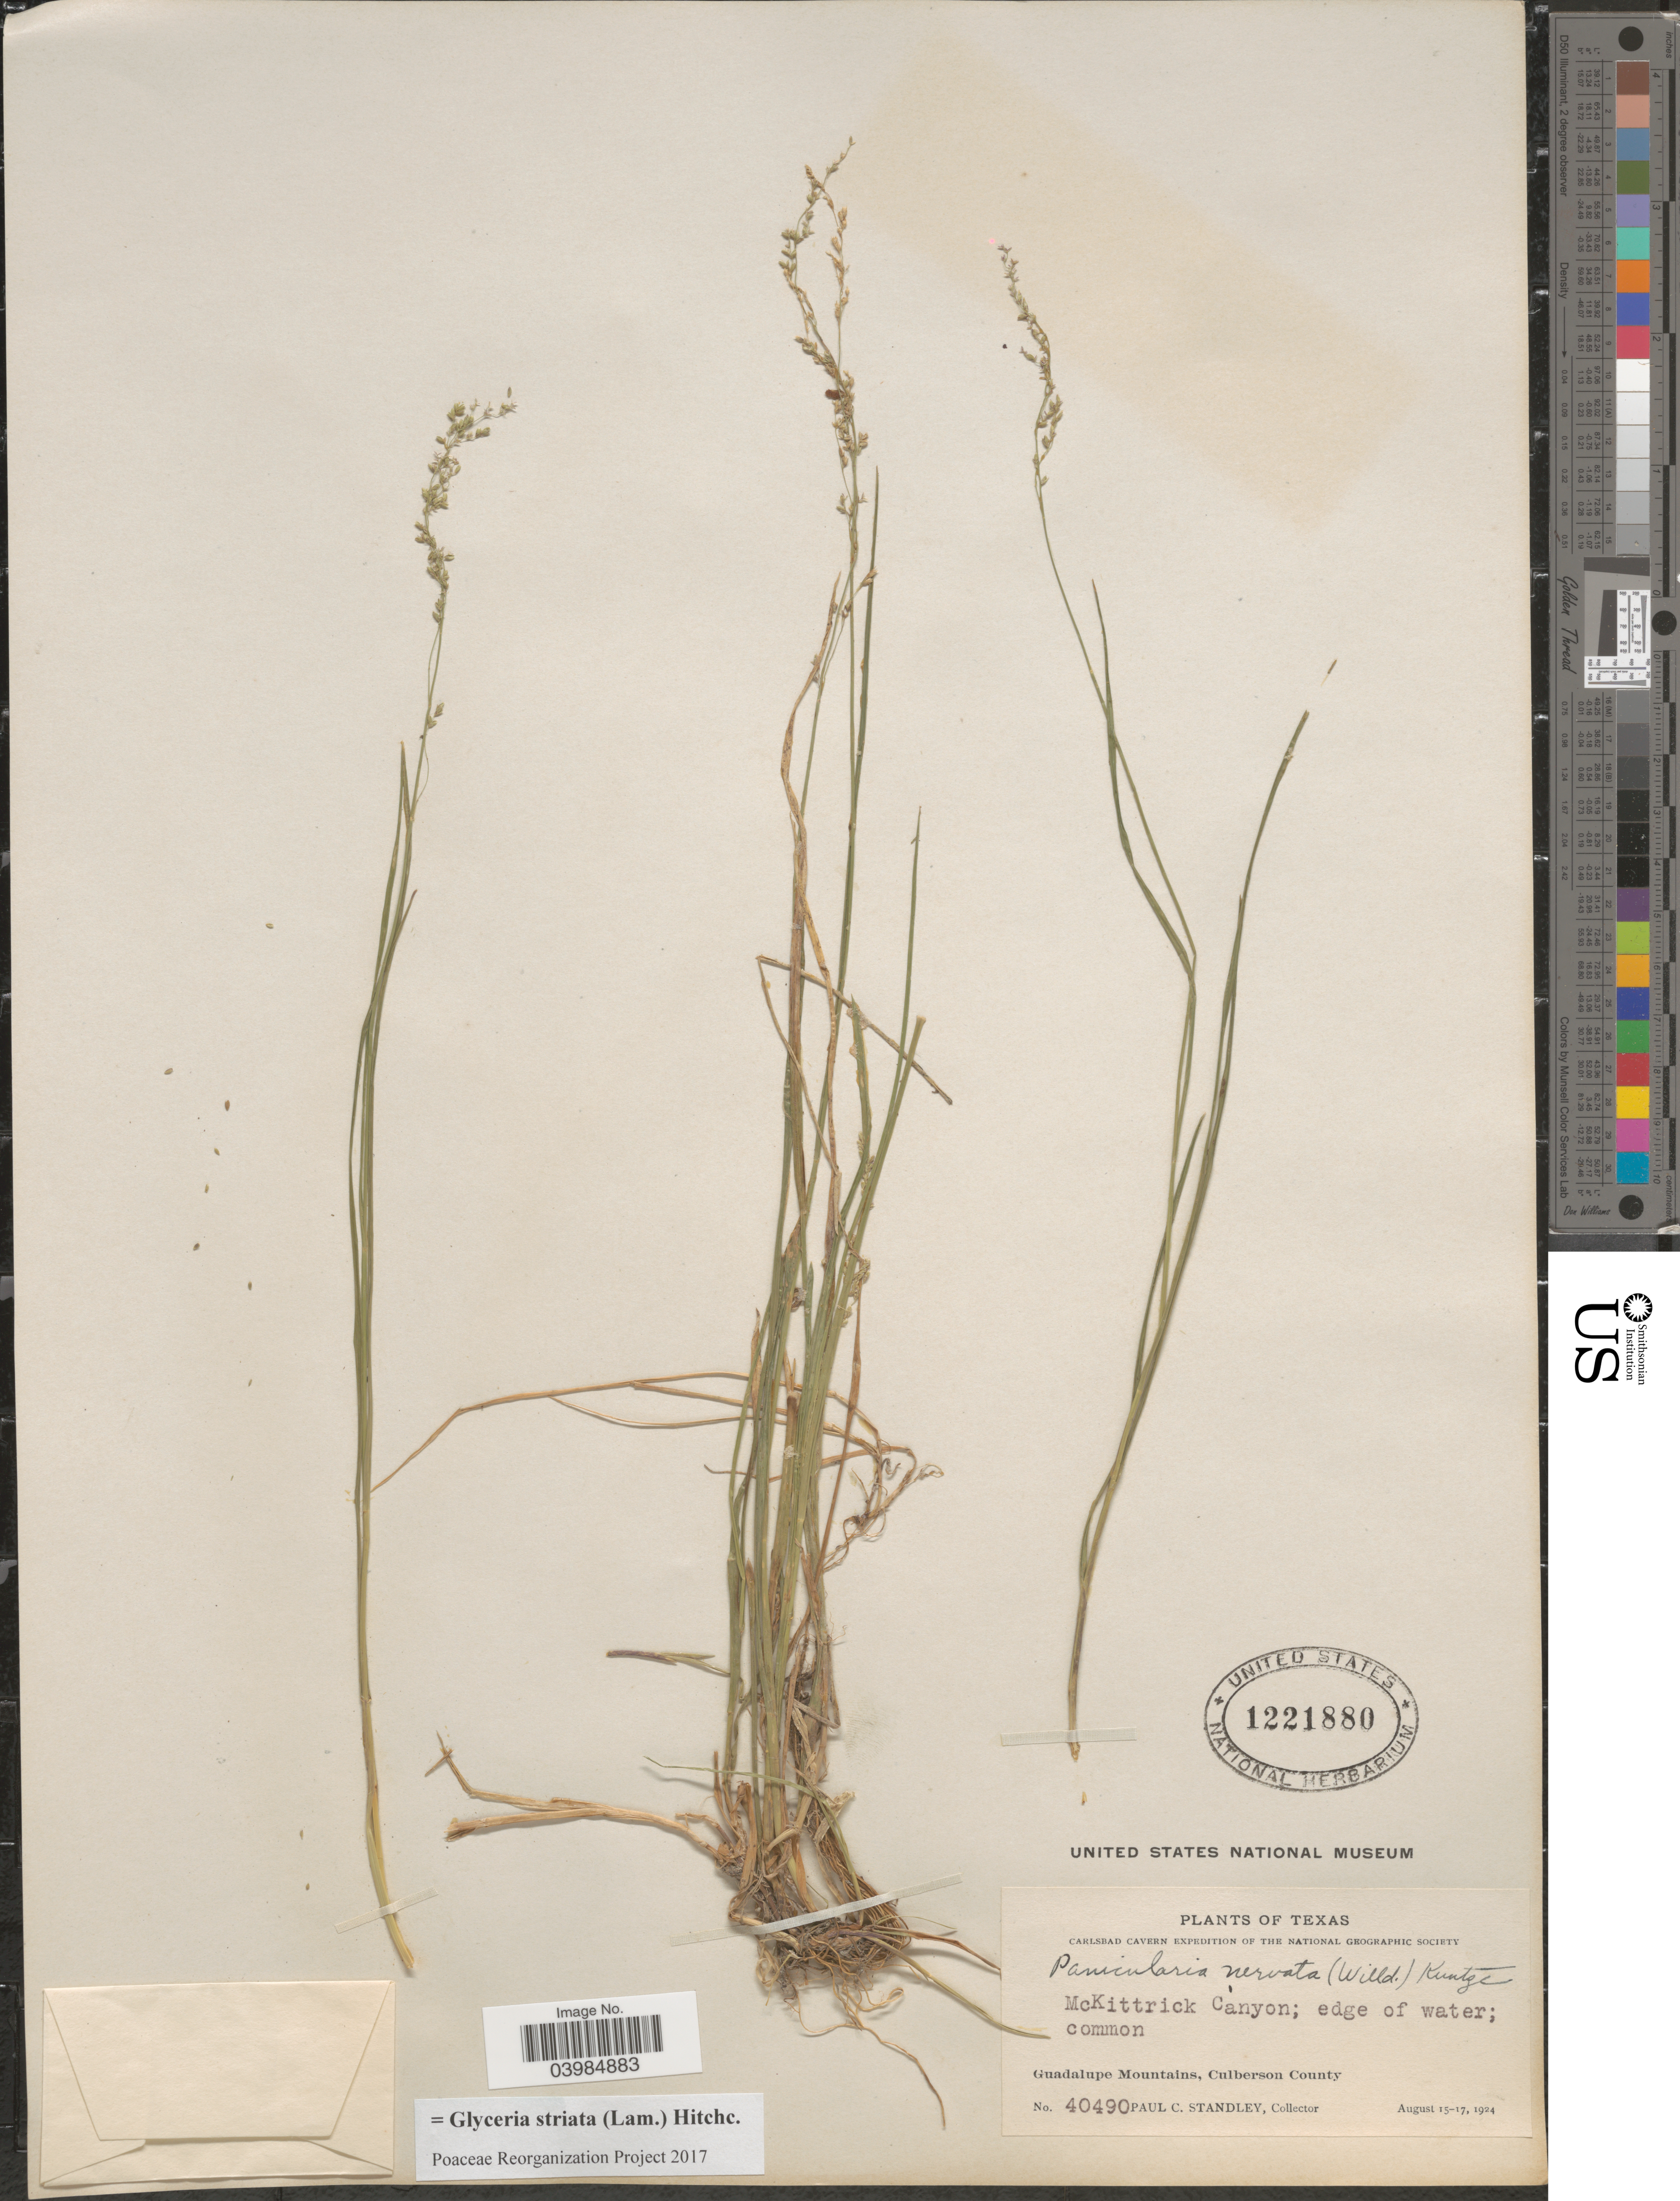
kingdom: Plantae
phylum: Tracheophyta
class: Liliopsida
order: Poales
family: Poaceae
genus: Glyceria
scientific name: Glyceria striata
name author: (Lam.) Hitchc.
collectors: P. C. Standley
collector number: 40490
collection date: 1924-08-15/1924-08-17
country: United States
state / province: Texas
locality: McKittrick Canyon. Guadalupe Mountains, Culberson County.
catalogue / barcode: US 1221880